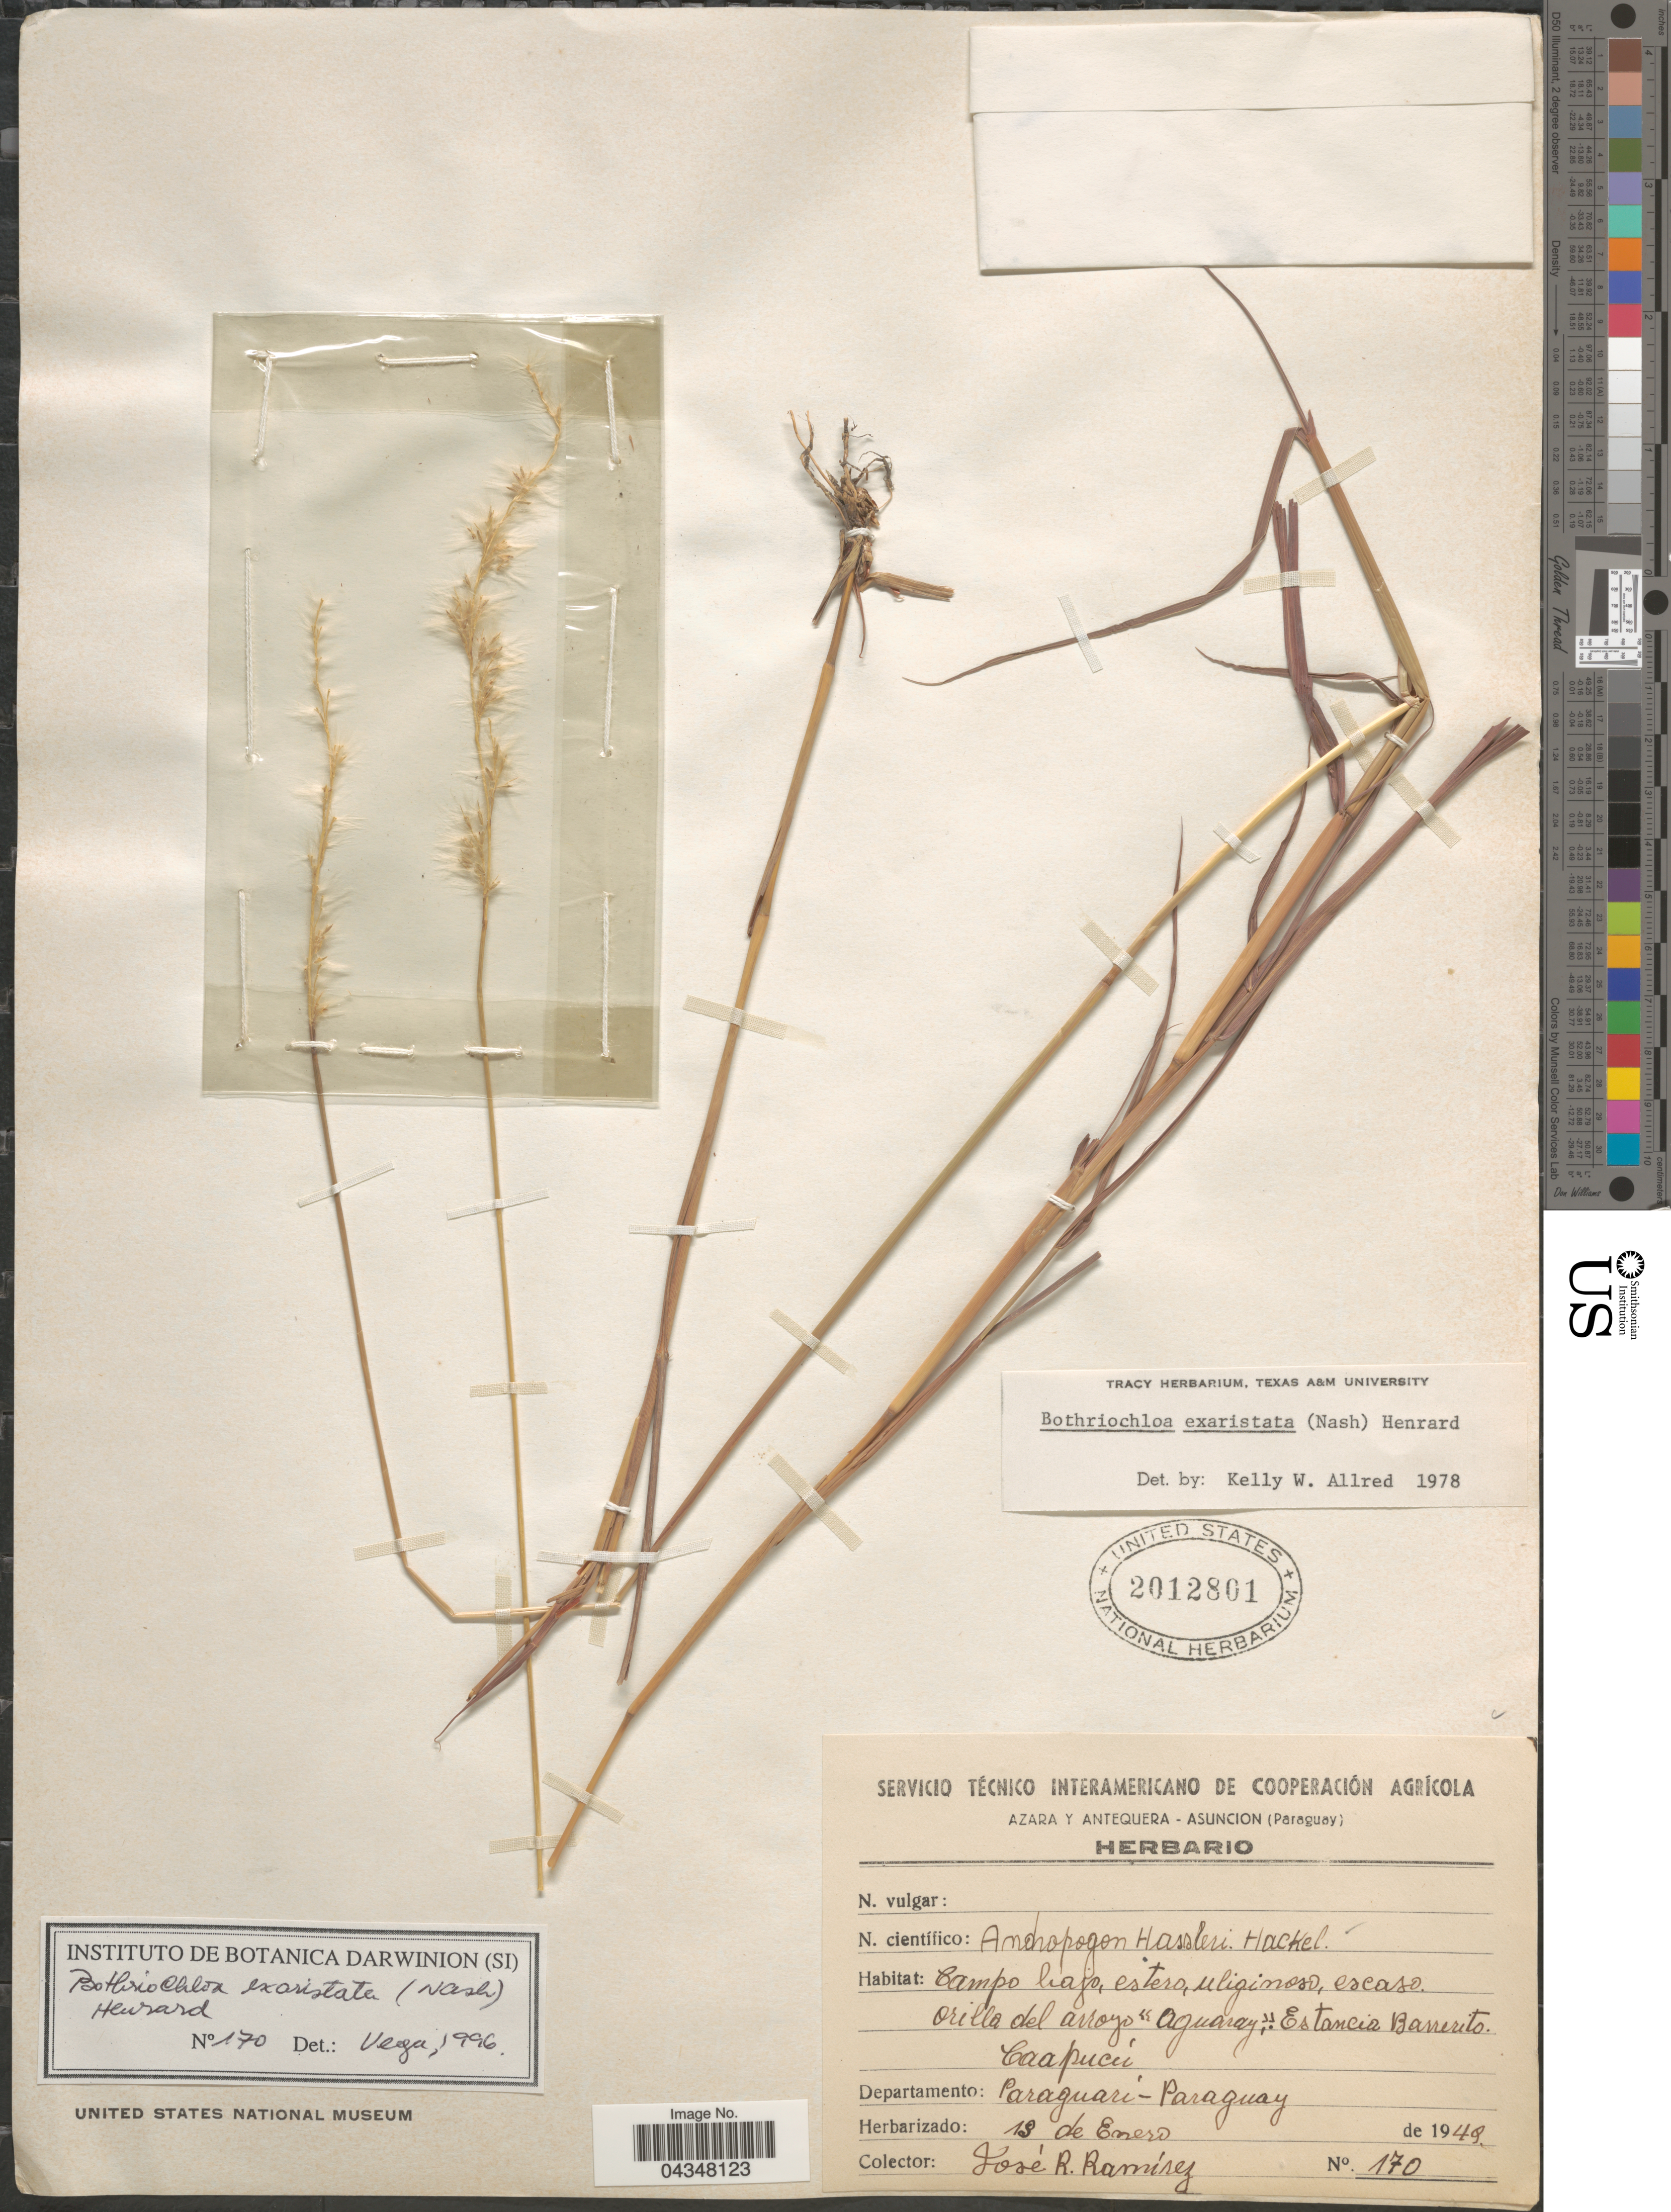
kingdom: Plantae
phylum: Tracheophyta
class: Liliopsida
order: Poales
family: Poaceae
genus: Bothriochloa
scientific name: Bothriochloa exaristata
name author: (Nash) Henr.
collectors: J. Ramírez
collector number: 170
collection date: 1949-01-13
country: Paraguay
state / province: Paraguari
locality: Campo bajo, estero, uliginoso, escaso. Orilla del arroyo «Aguaray» Estancia Barrerito. Caapucú. Departamento: Paraguari.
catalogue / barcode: US 2012801